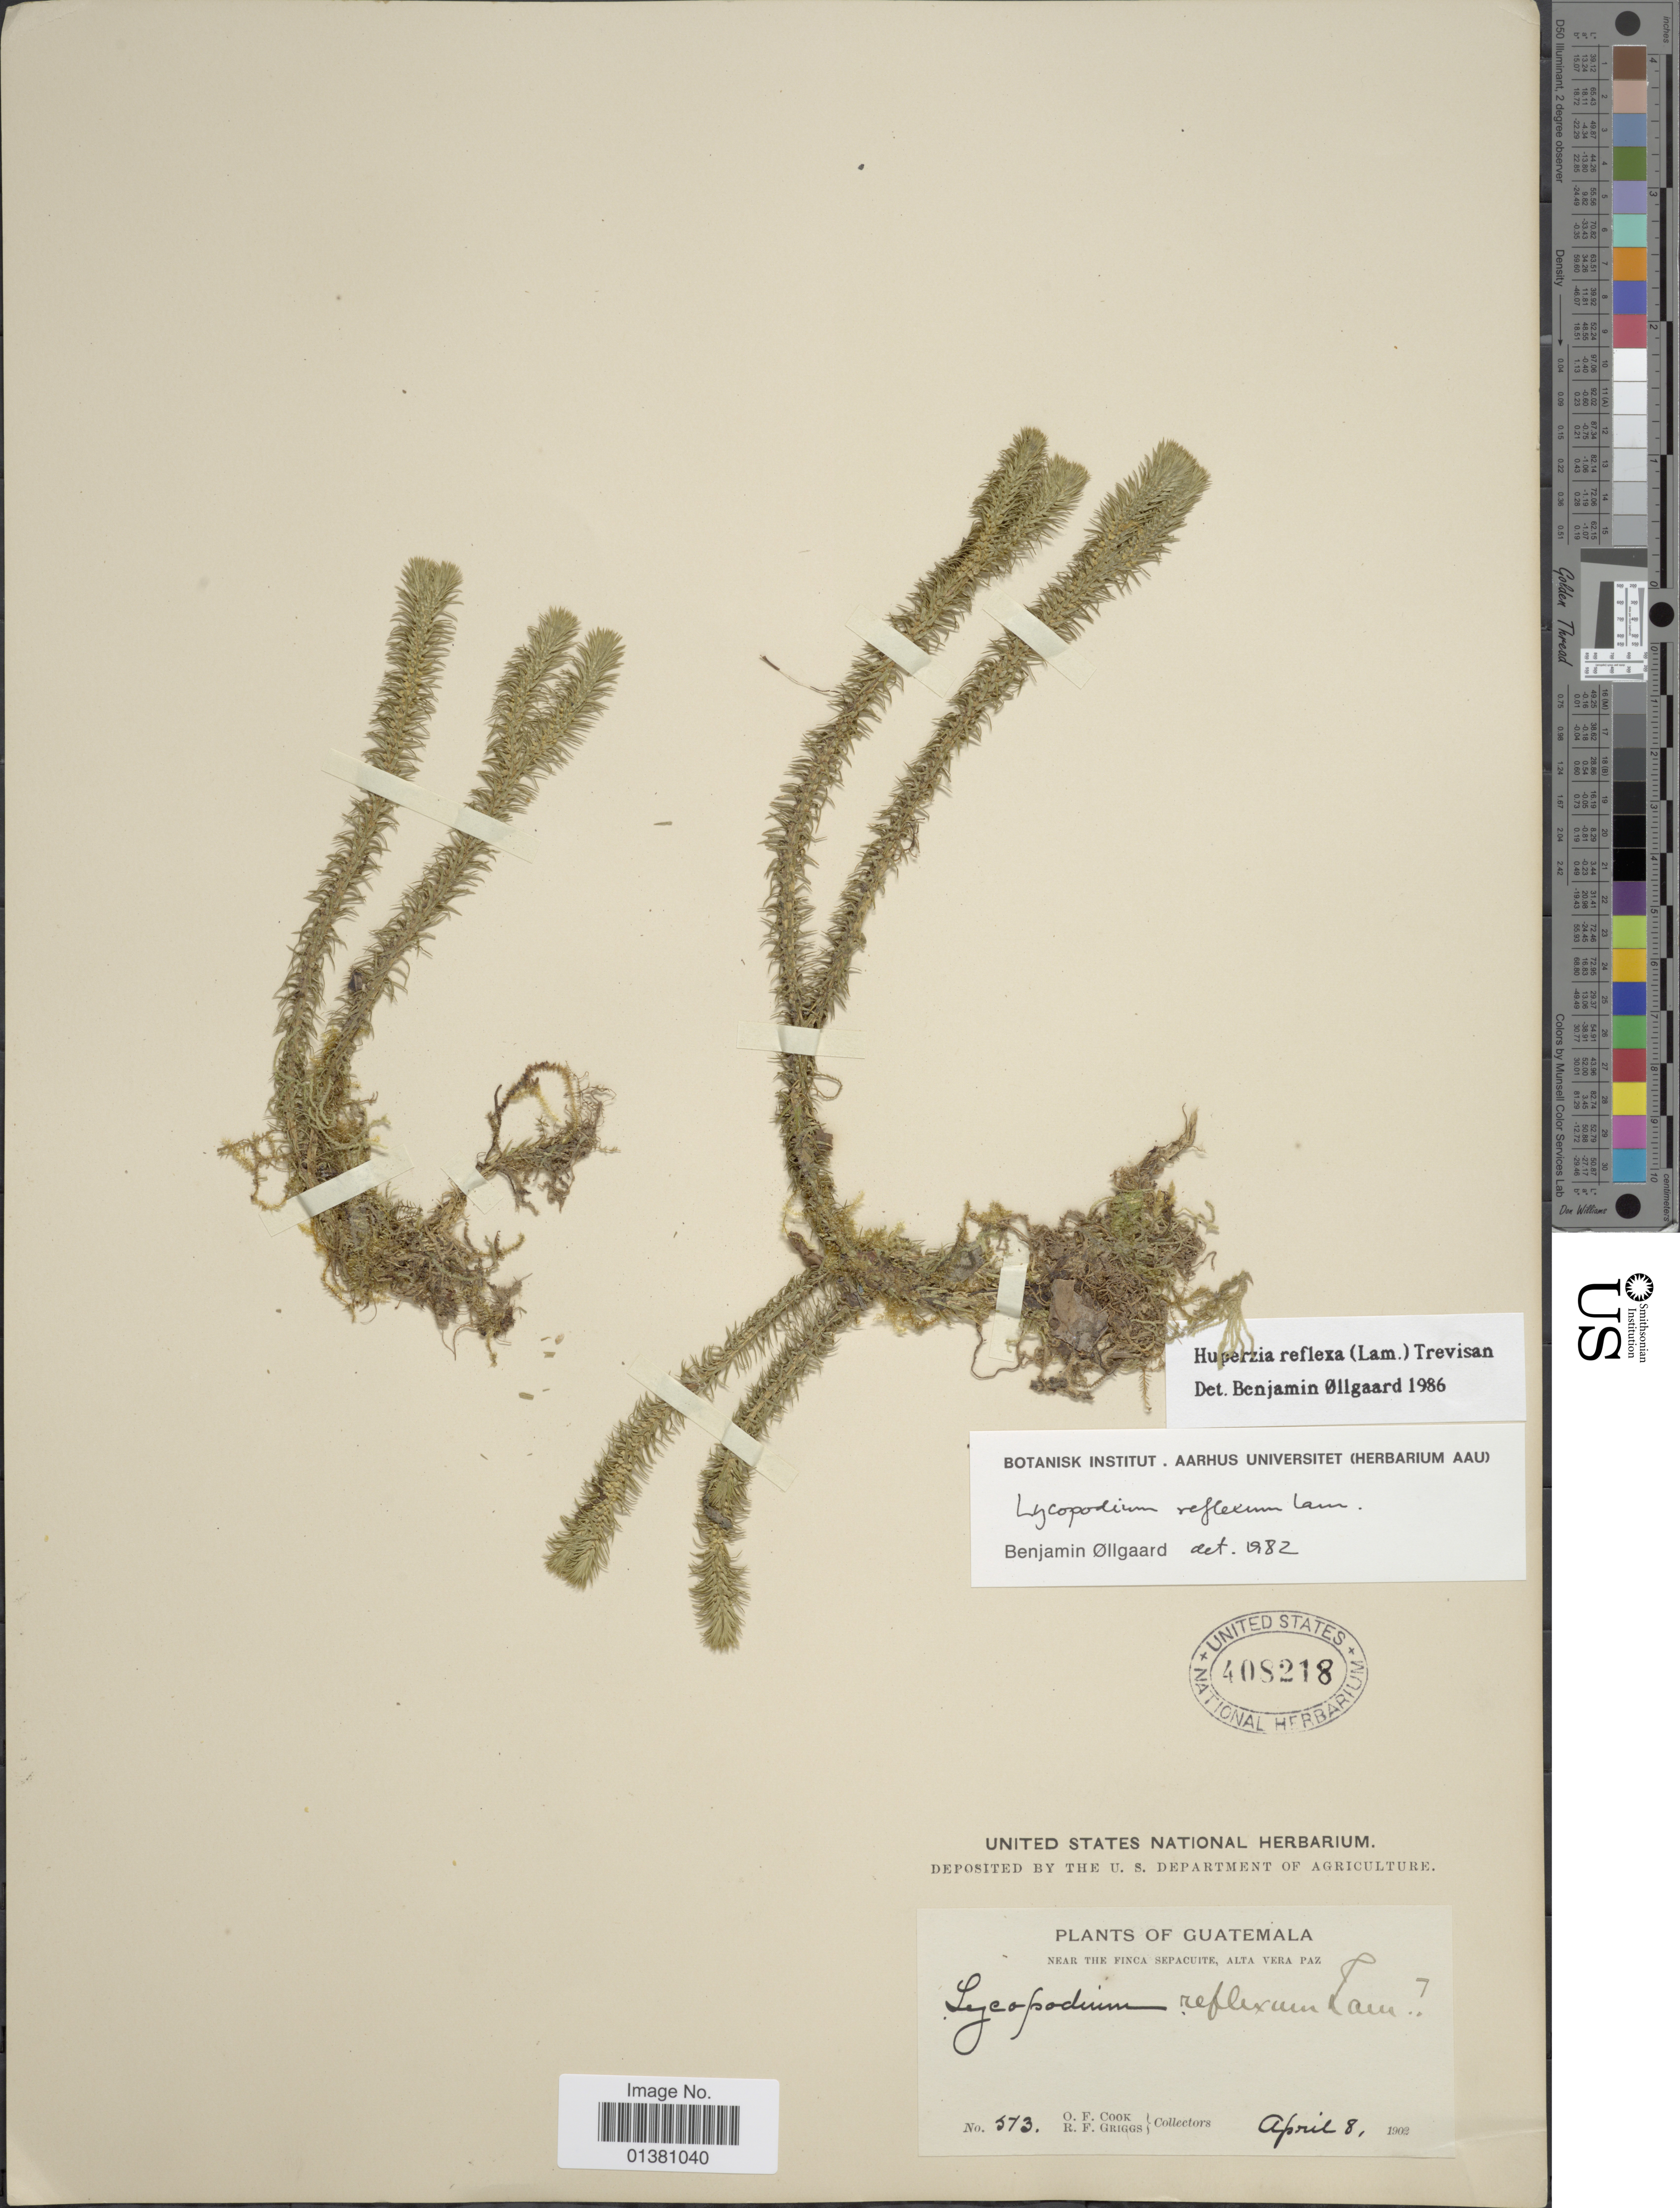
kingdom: Plantae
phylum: Tracheophyta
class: Lycopodiopsida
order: Lycopodiales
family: Lycopodiaceae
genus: Phlegmariurus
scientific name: Phlegmariurus reflexus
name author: (Lam.) B. Øllg.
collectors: O. F. Cook & R. F. Griggs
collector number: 573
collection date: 1902-04-08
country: Guatemala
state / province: Alta Verapaz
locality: Near the Finca Sepacuite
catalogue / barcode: US 408218